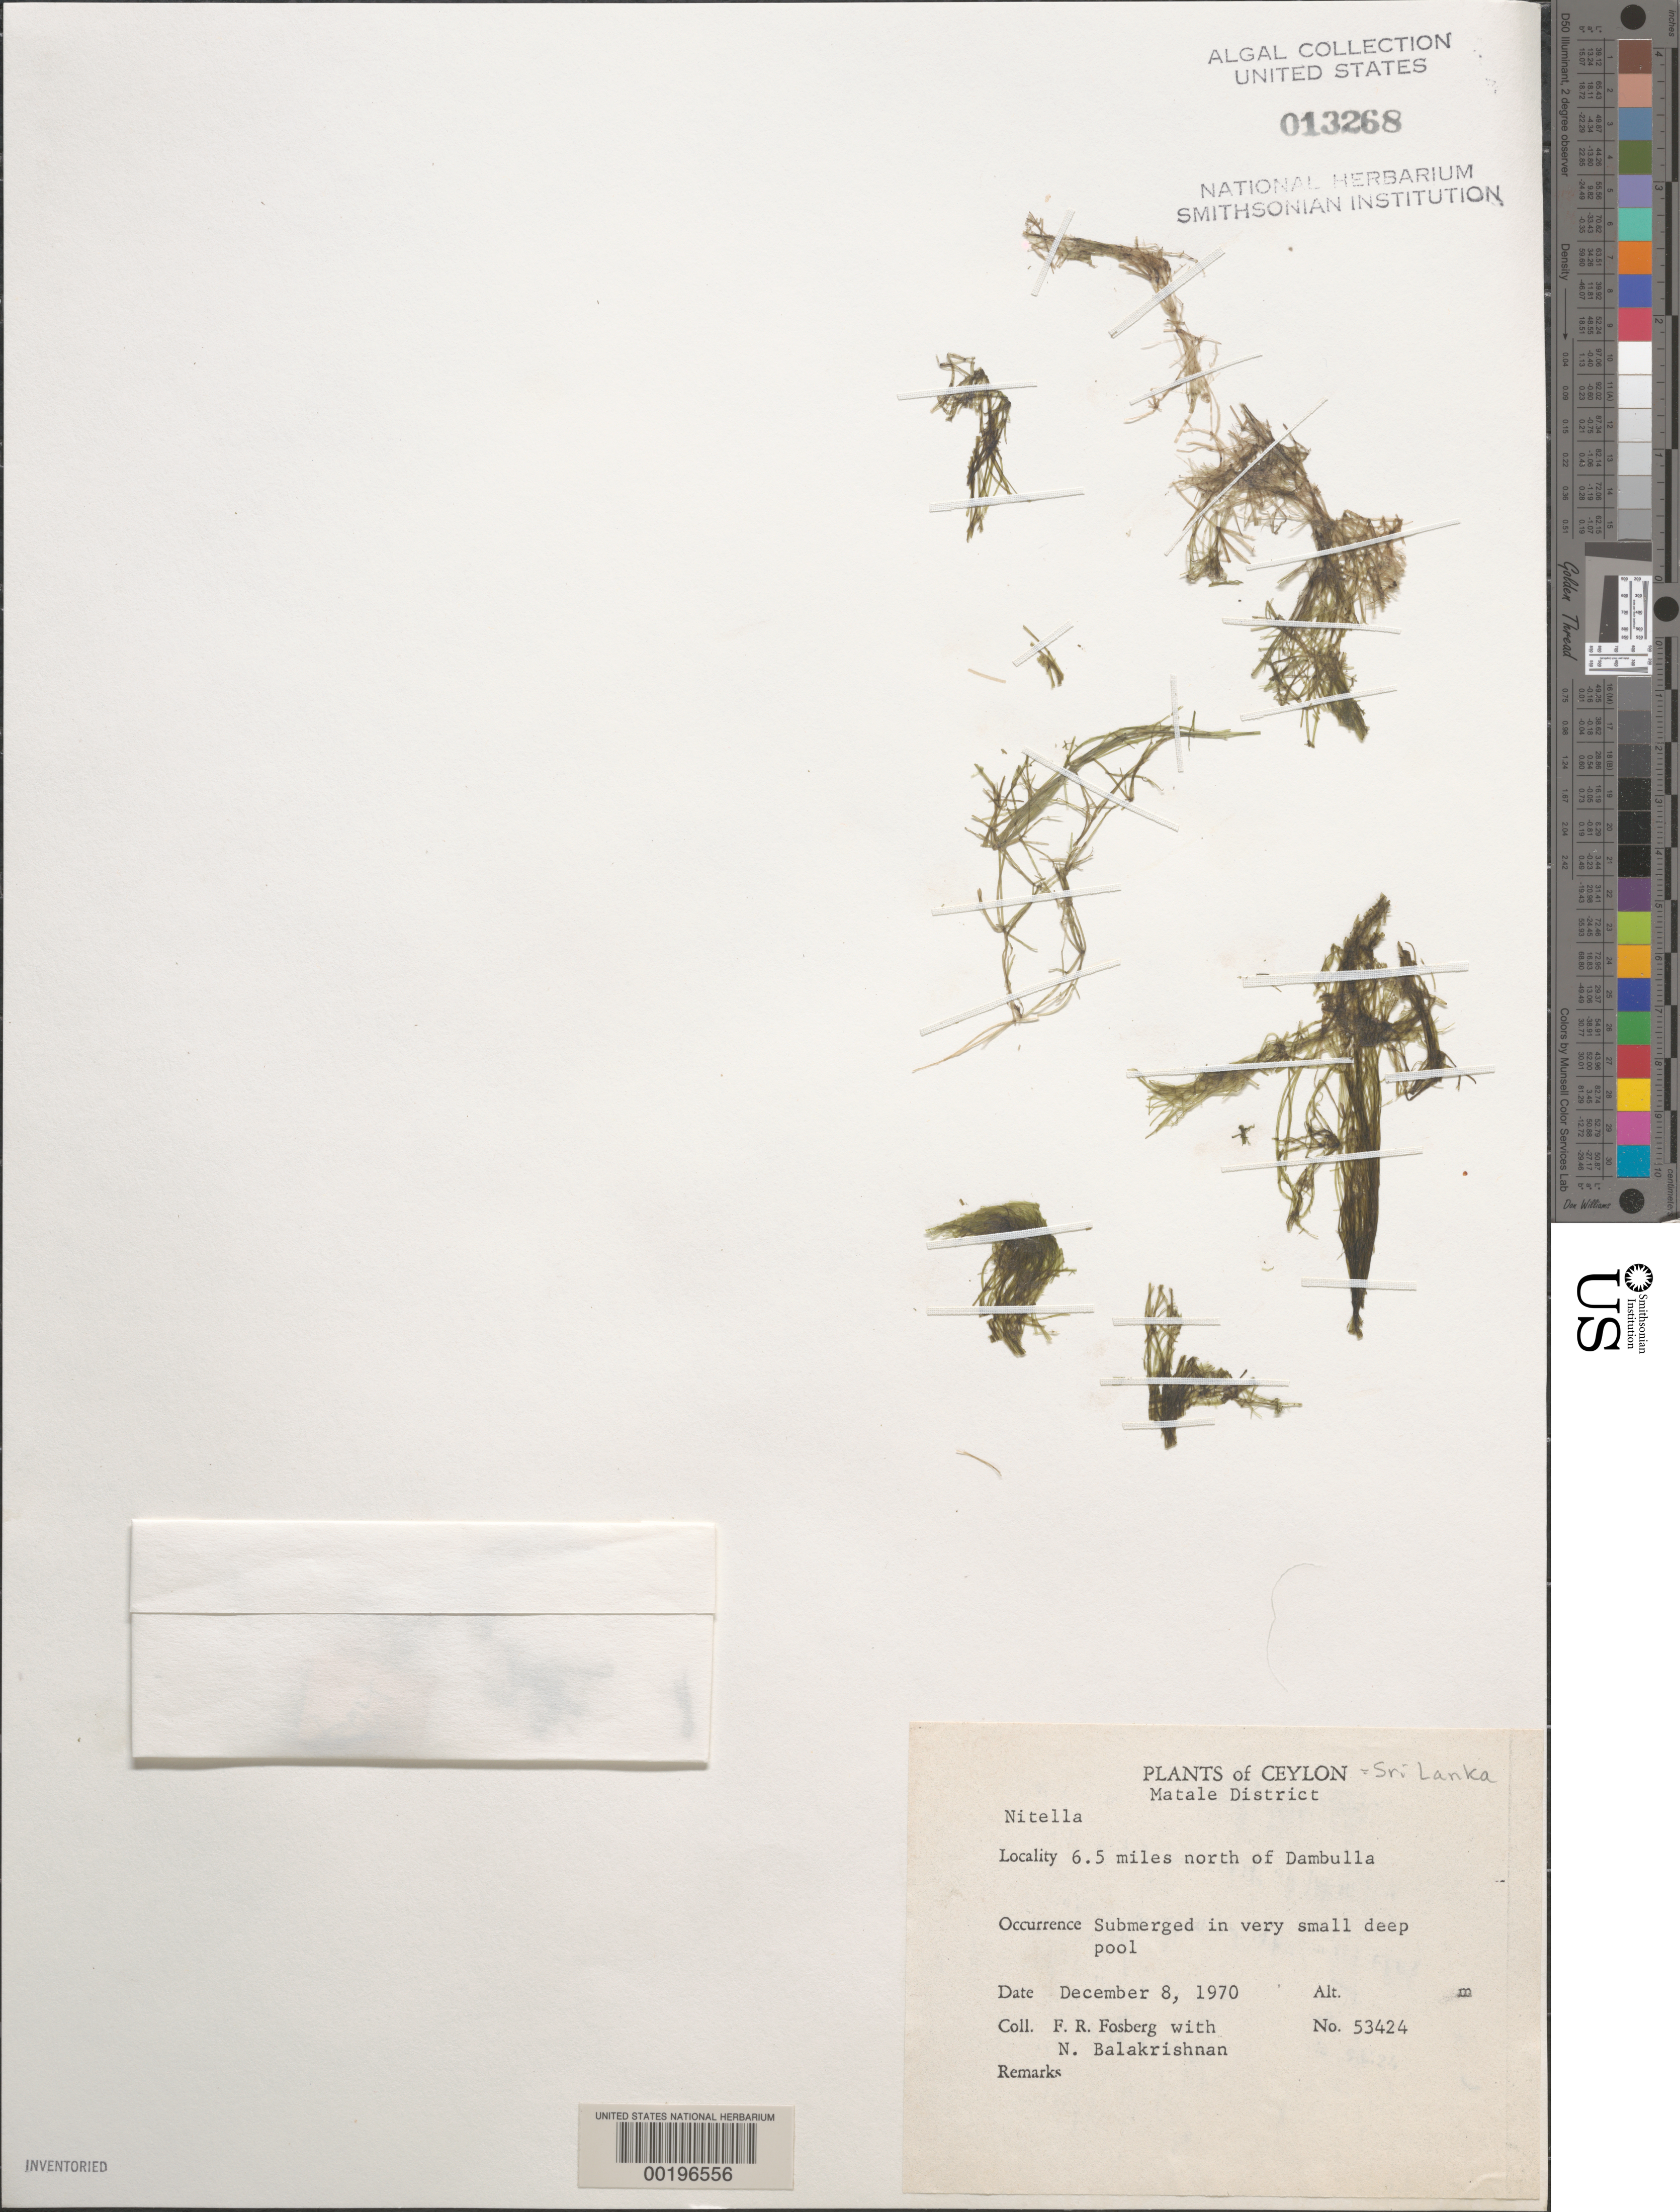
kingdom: Plantae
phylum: Charophyta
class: Charophyceae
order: Charales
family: Characeae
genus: Chara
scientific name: Chara sp.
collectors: F. R. Fosberg & N. Balakrishnan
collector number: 53424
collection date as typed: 08 Dec 1970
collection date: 1970-12-08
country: Sri Lanka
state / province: Central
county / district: Matale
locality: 6.5 miles north of Dambulla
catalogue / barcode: US 13268